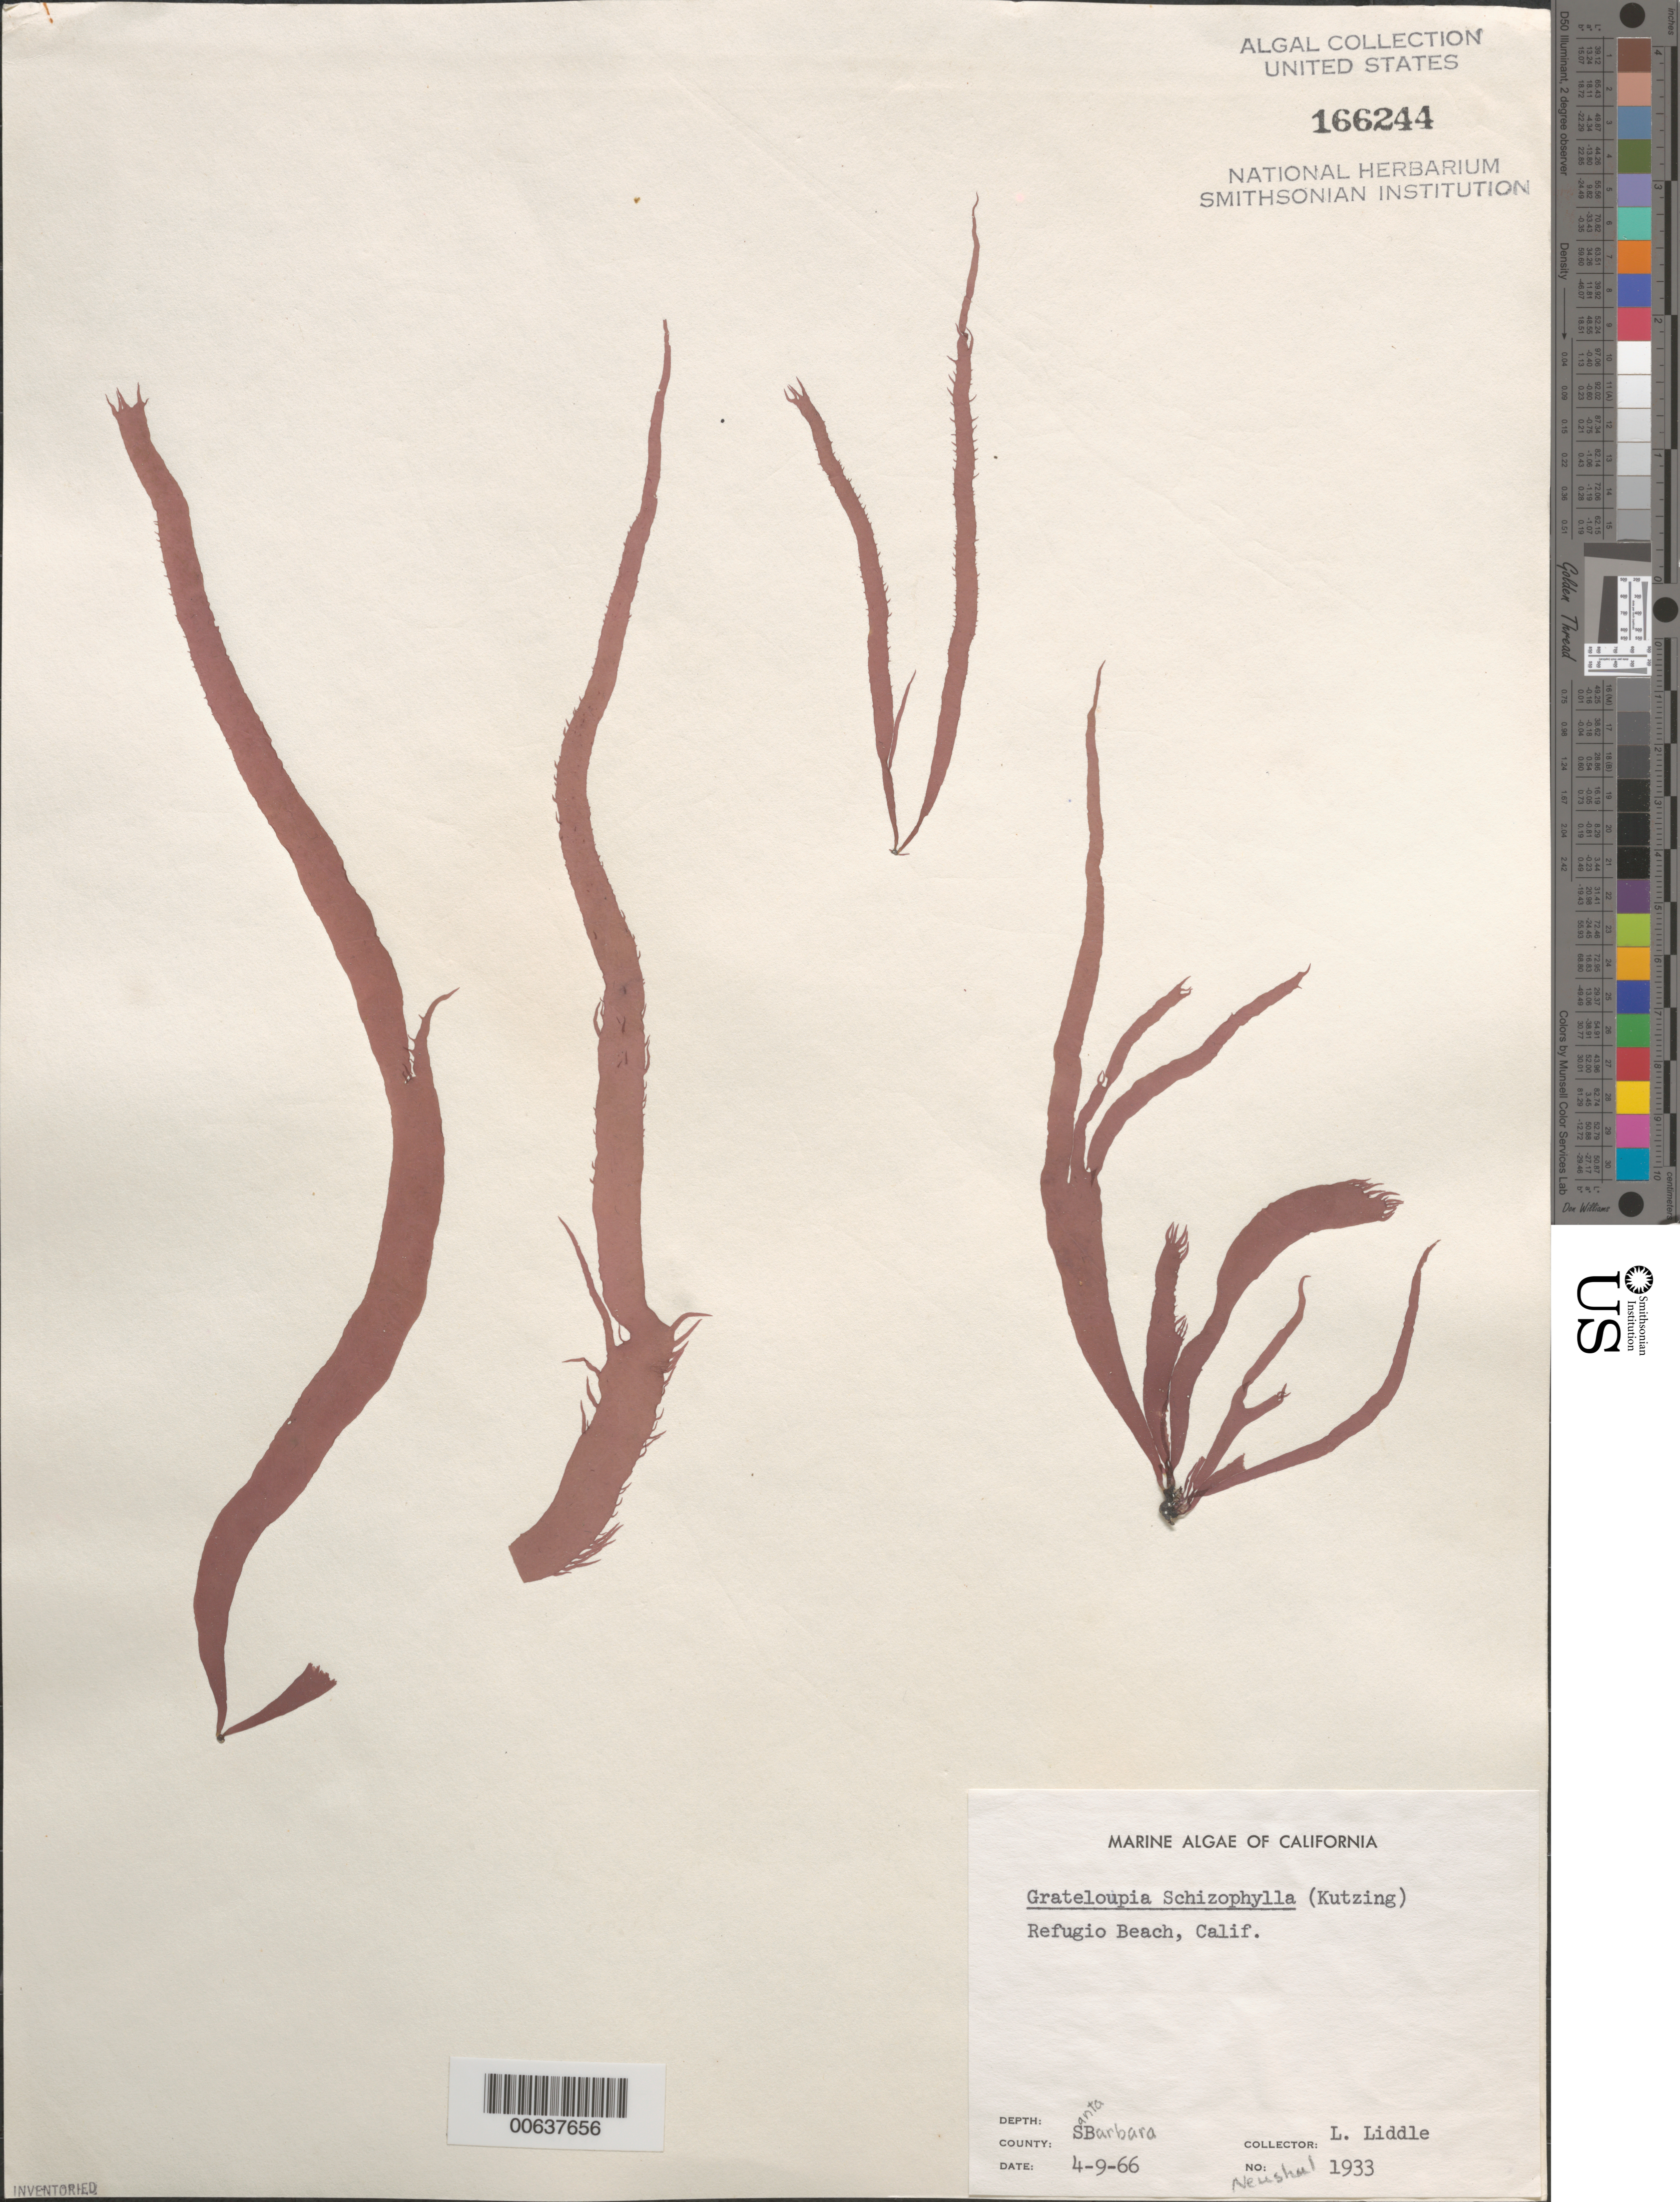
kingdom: Plantae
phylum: Rhodophyta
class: Florideophyceae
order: Halymeniales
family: Halymeniaceae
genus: Grateloupia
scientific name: Grateloupia schizophylla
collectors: L. Liddle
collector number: Neushul 1933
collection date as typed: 09 Apr 1966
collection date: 1966-04-09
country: United States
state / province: California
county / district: Santa Barbara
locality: Refugio Beach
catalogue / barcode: US 166244